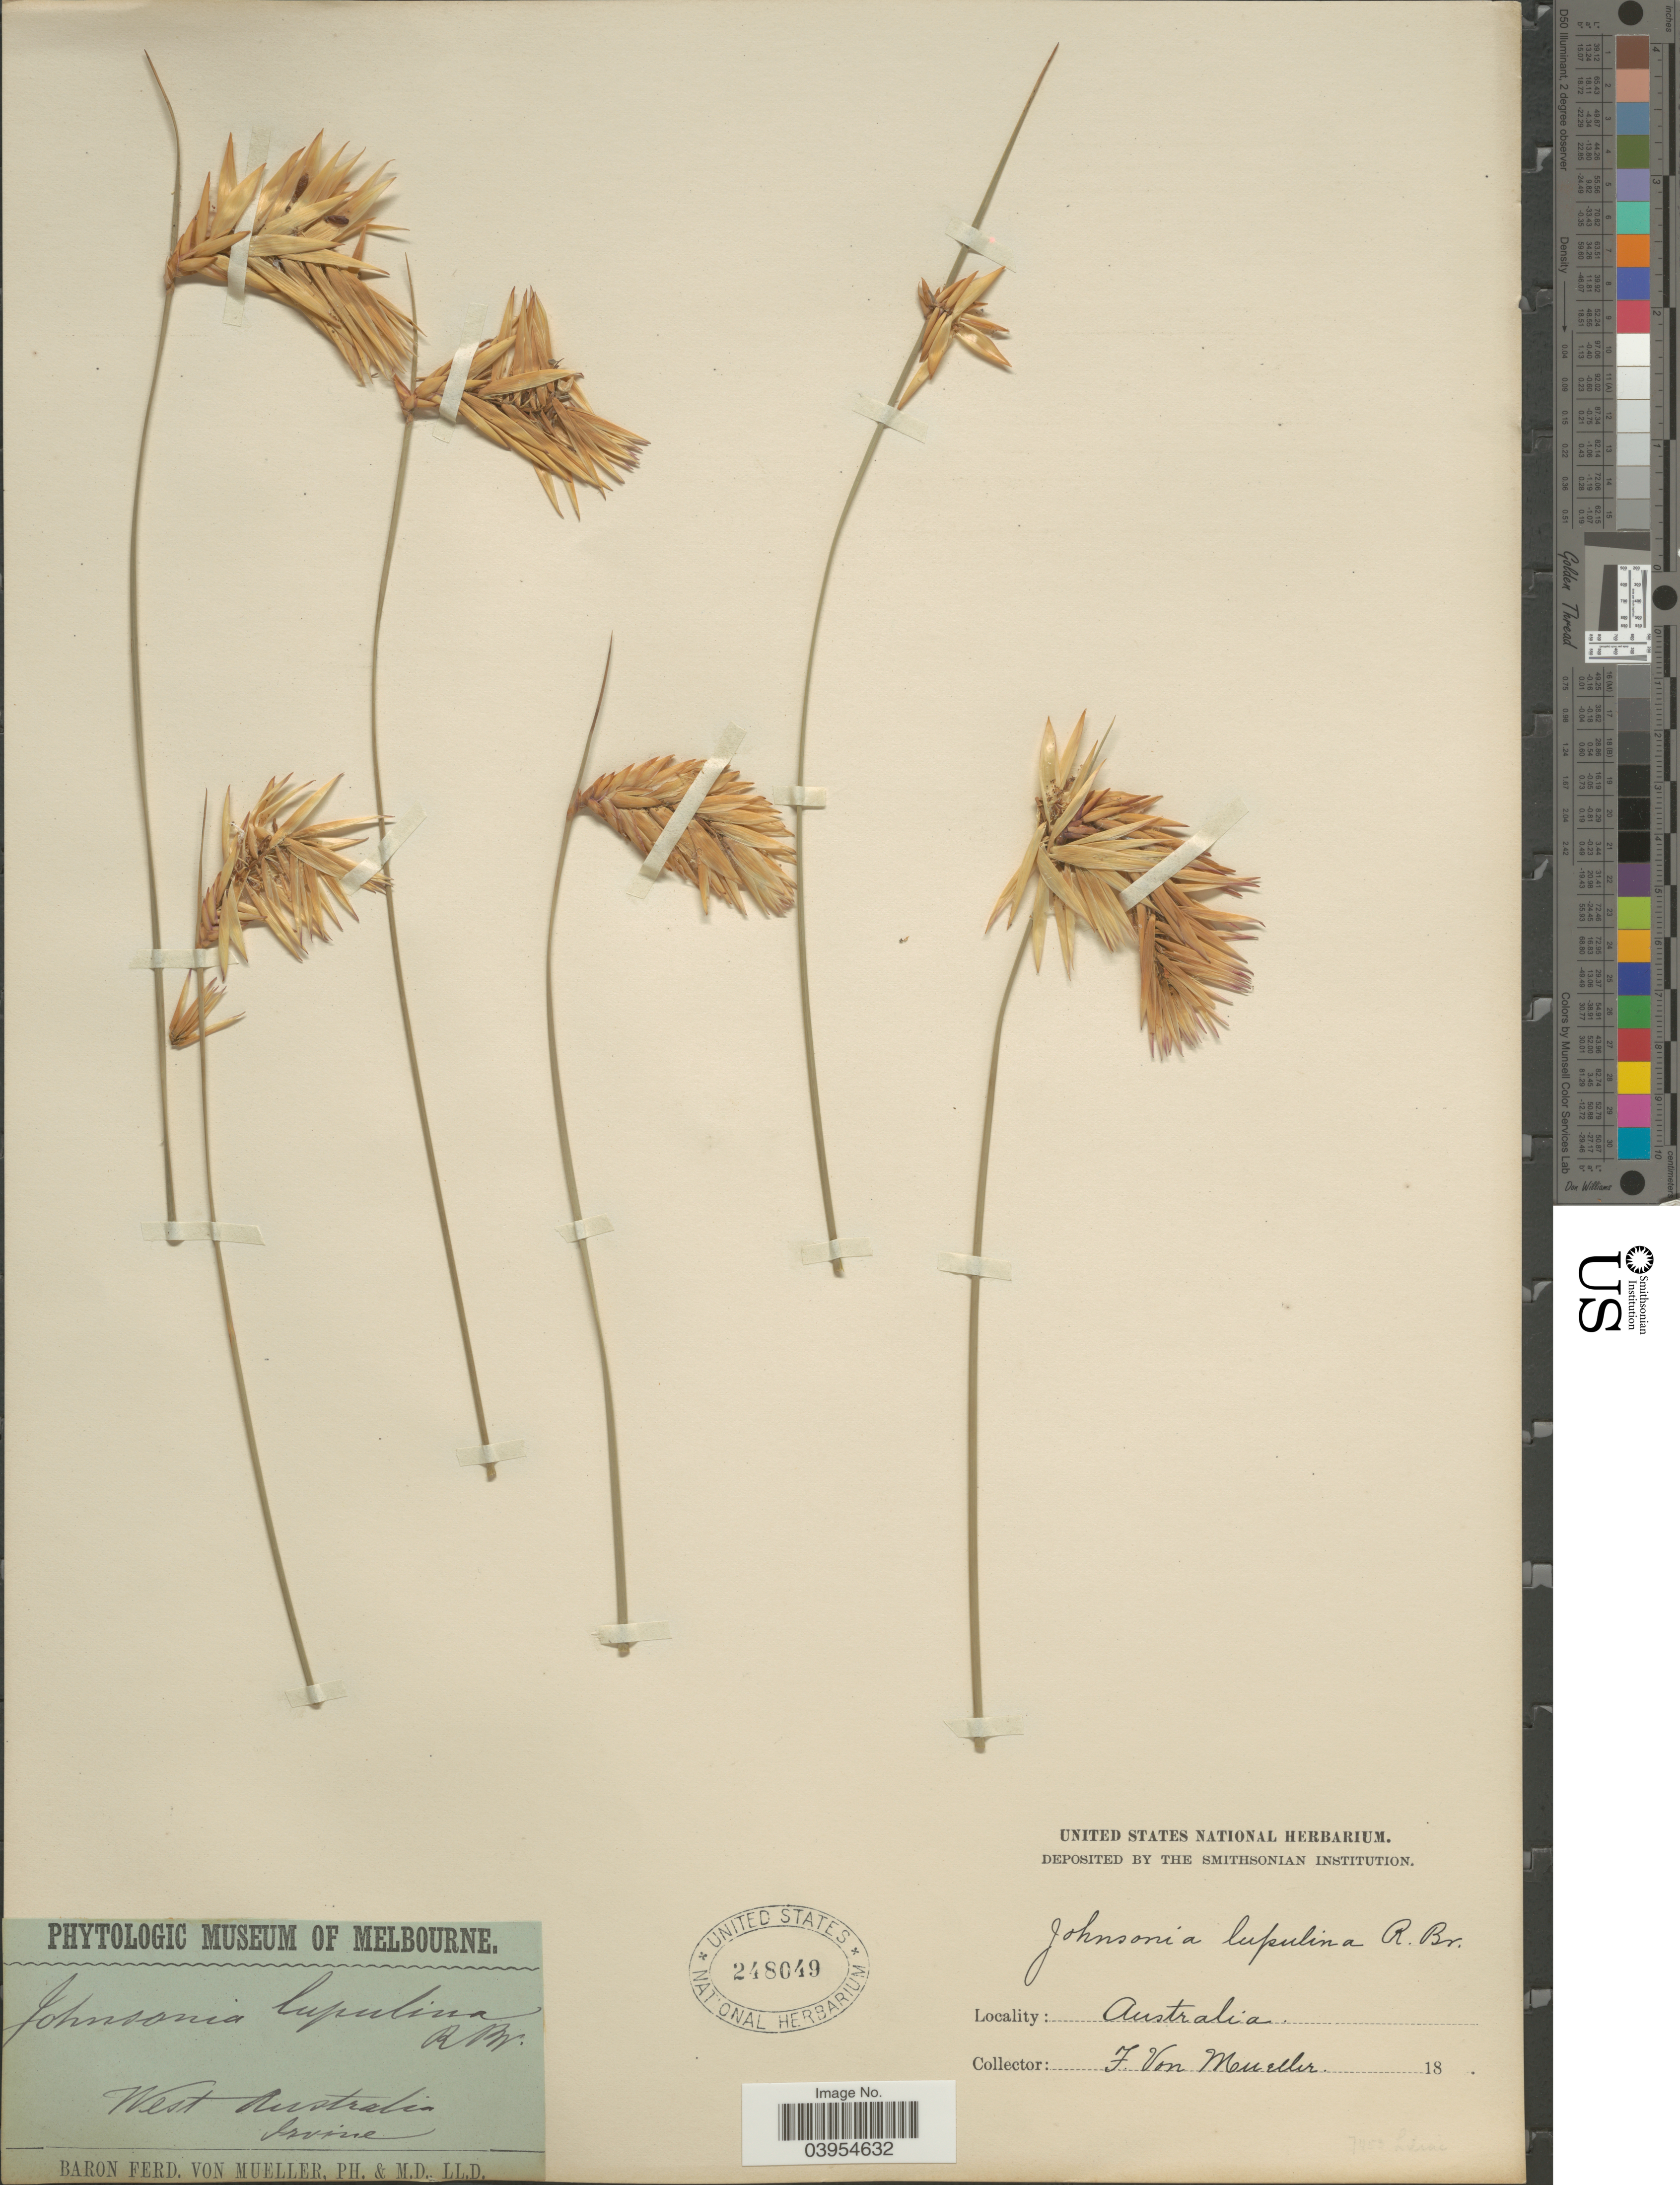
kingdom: Plantae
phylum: Tracheophyta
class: Liliopsida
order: Asparagales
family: Asphodelaceae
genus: Johnsonia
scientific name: Johnsonia lupulina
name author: R. Br.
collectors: F. von Mueller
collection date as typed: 18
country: Australia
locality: West Australia. Irvine.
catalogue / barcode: US 248049